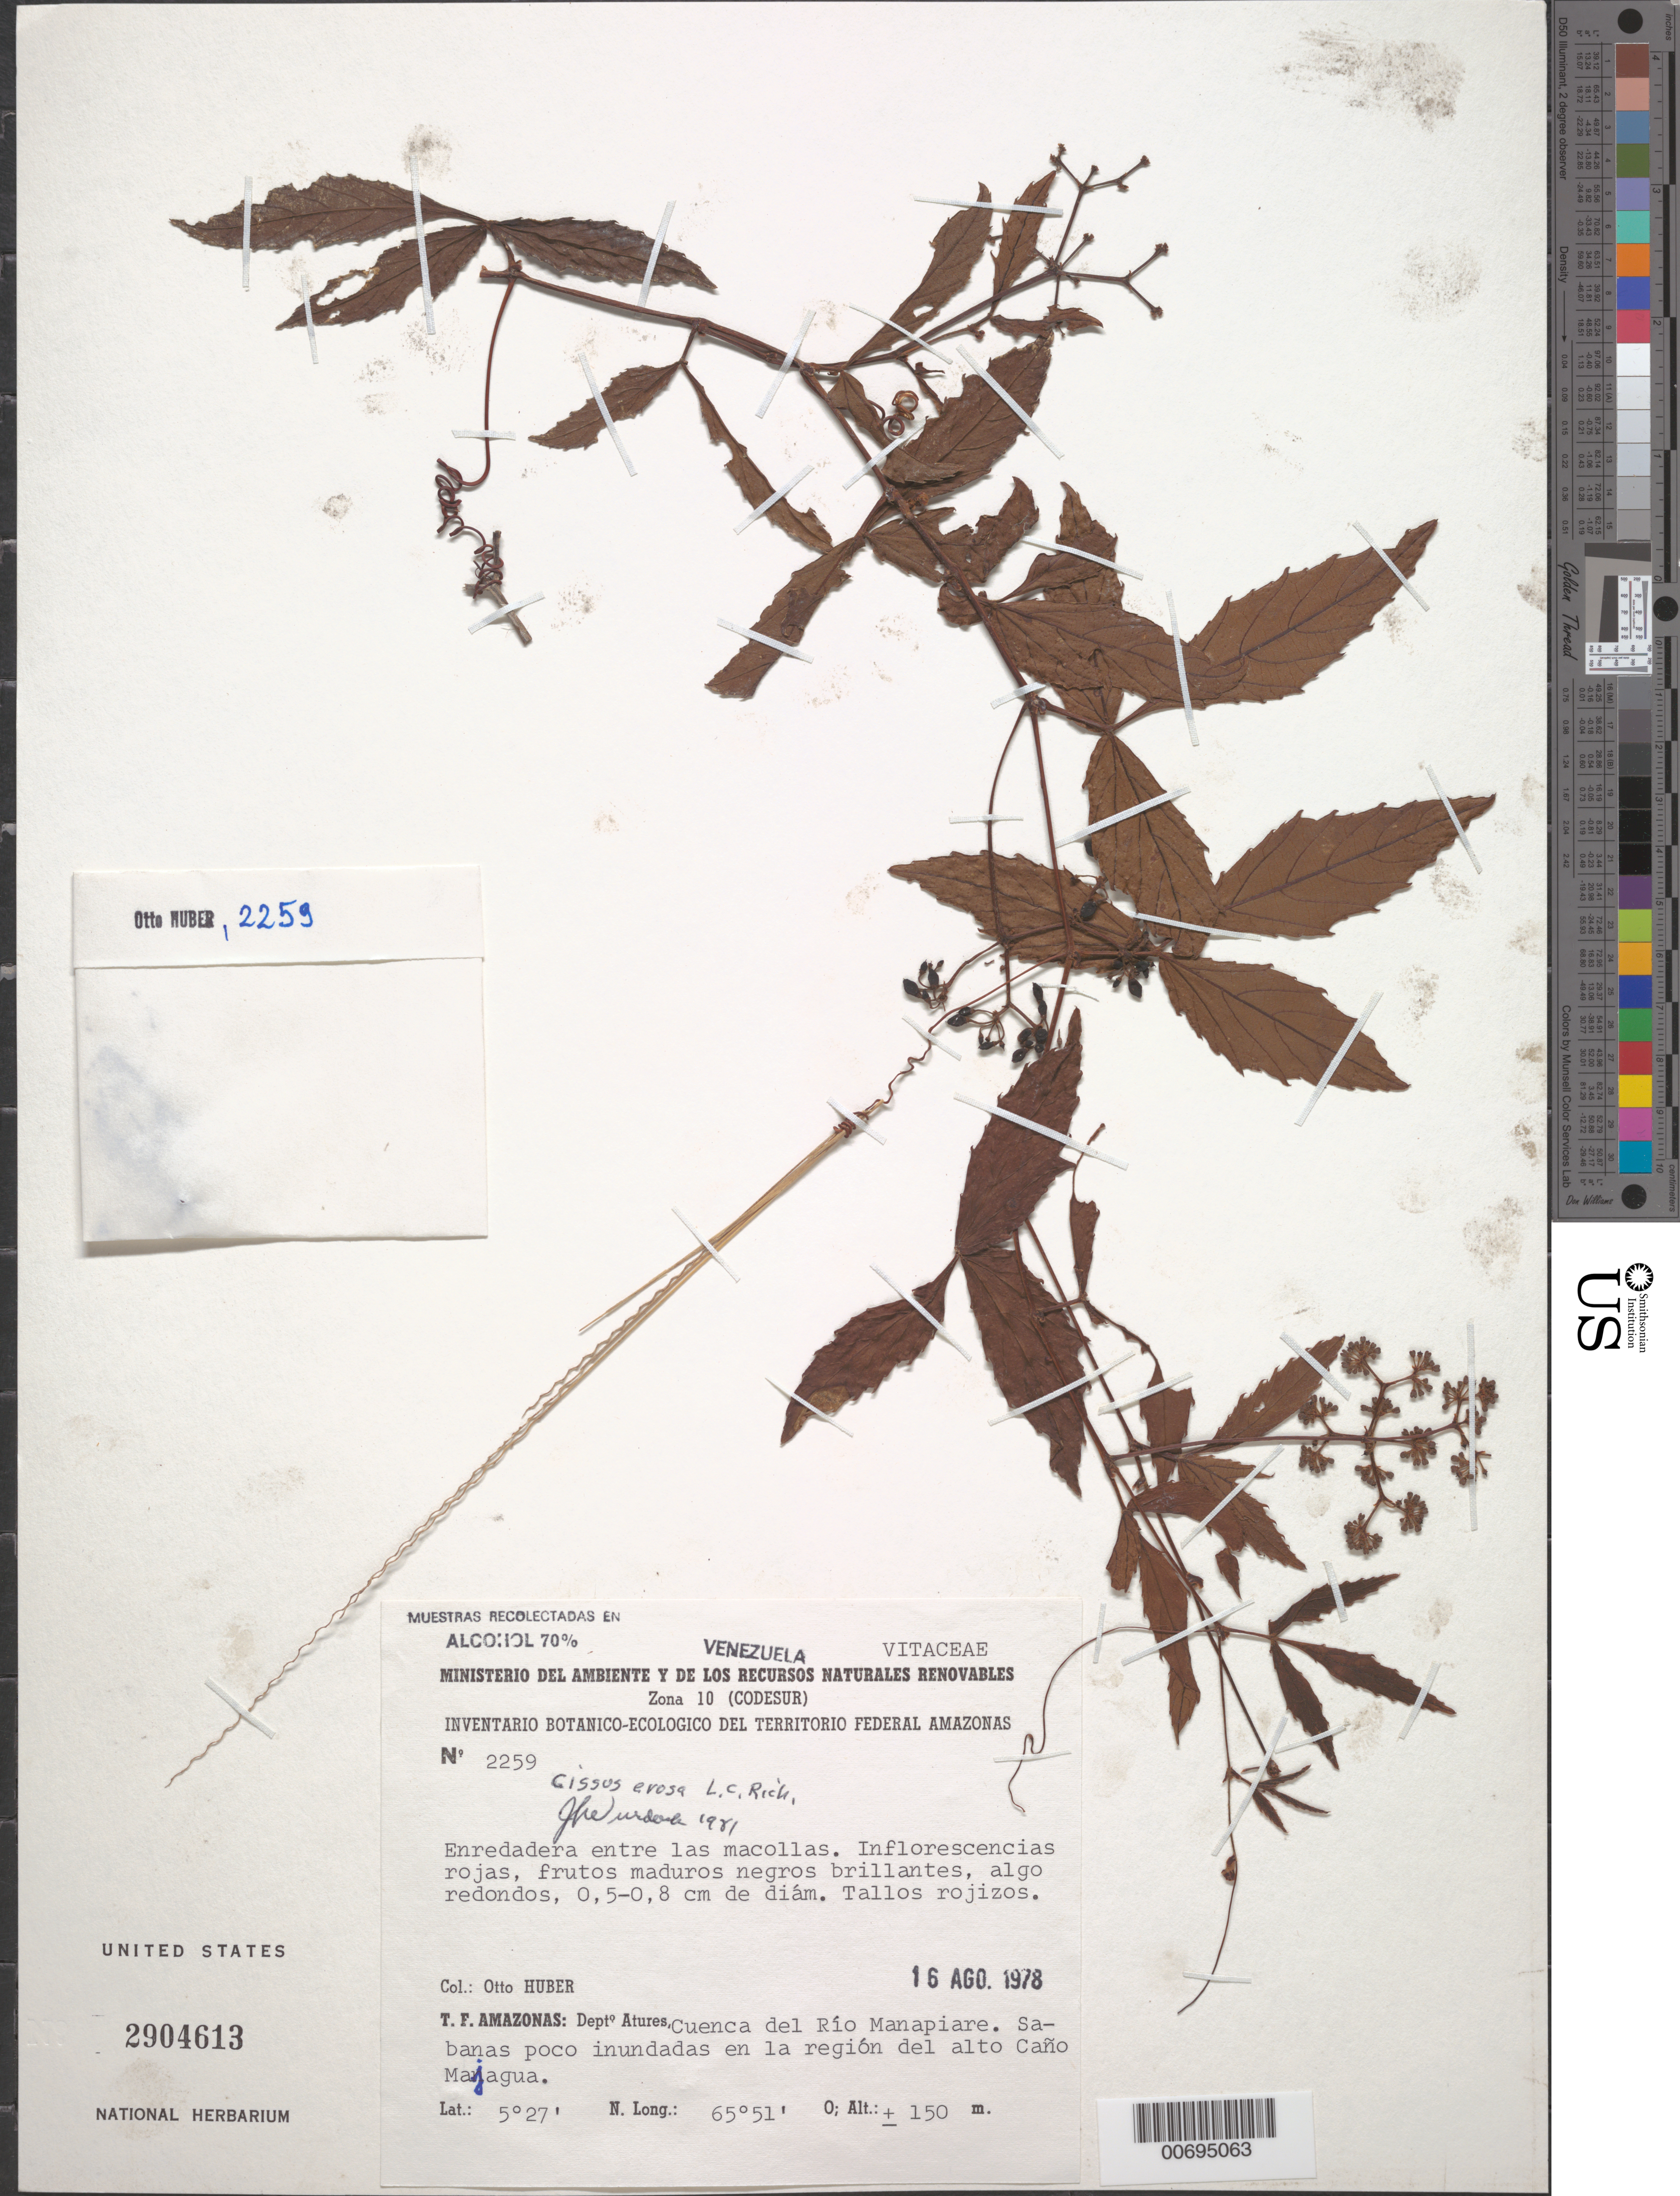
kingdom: Plantae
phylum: Tracheophyta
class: Magnoliopsida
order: Vitales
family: Vitaceae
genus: Cissus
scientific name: Cissus erosa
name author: Rich.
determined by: Wurdack, John J., (US), US (UNITED STATES)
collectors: O. Huber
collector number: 2259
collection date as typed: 16-Aug-78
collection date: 1978-08-16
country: Venezuela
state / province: Amazonas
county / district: Atures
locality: Río Manapiare, cuenca, alto Caño Majagua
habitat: Sabanas poco inundadas en la region del rio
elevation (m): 150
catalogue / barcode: US 2904613